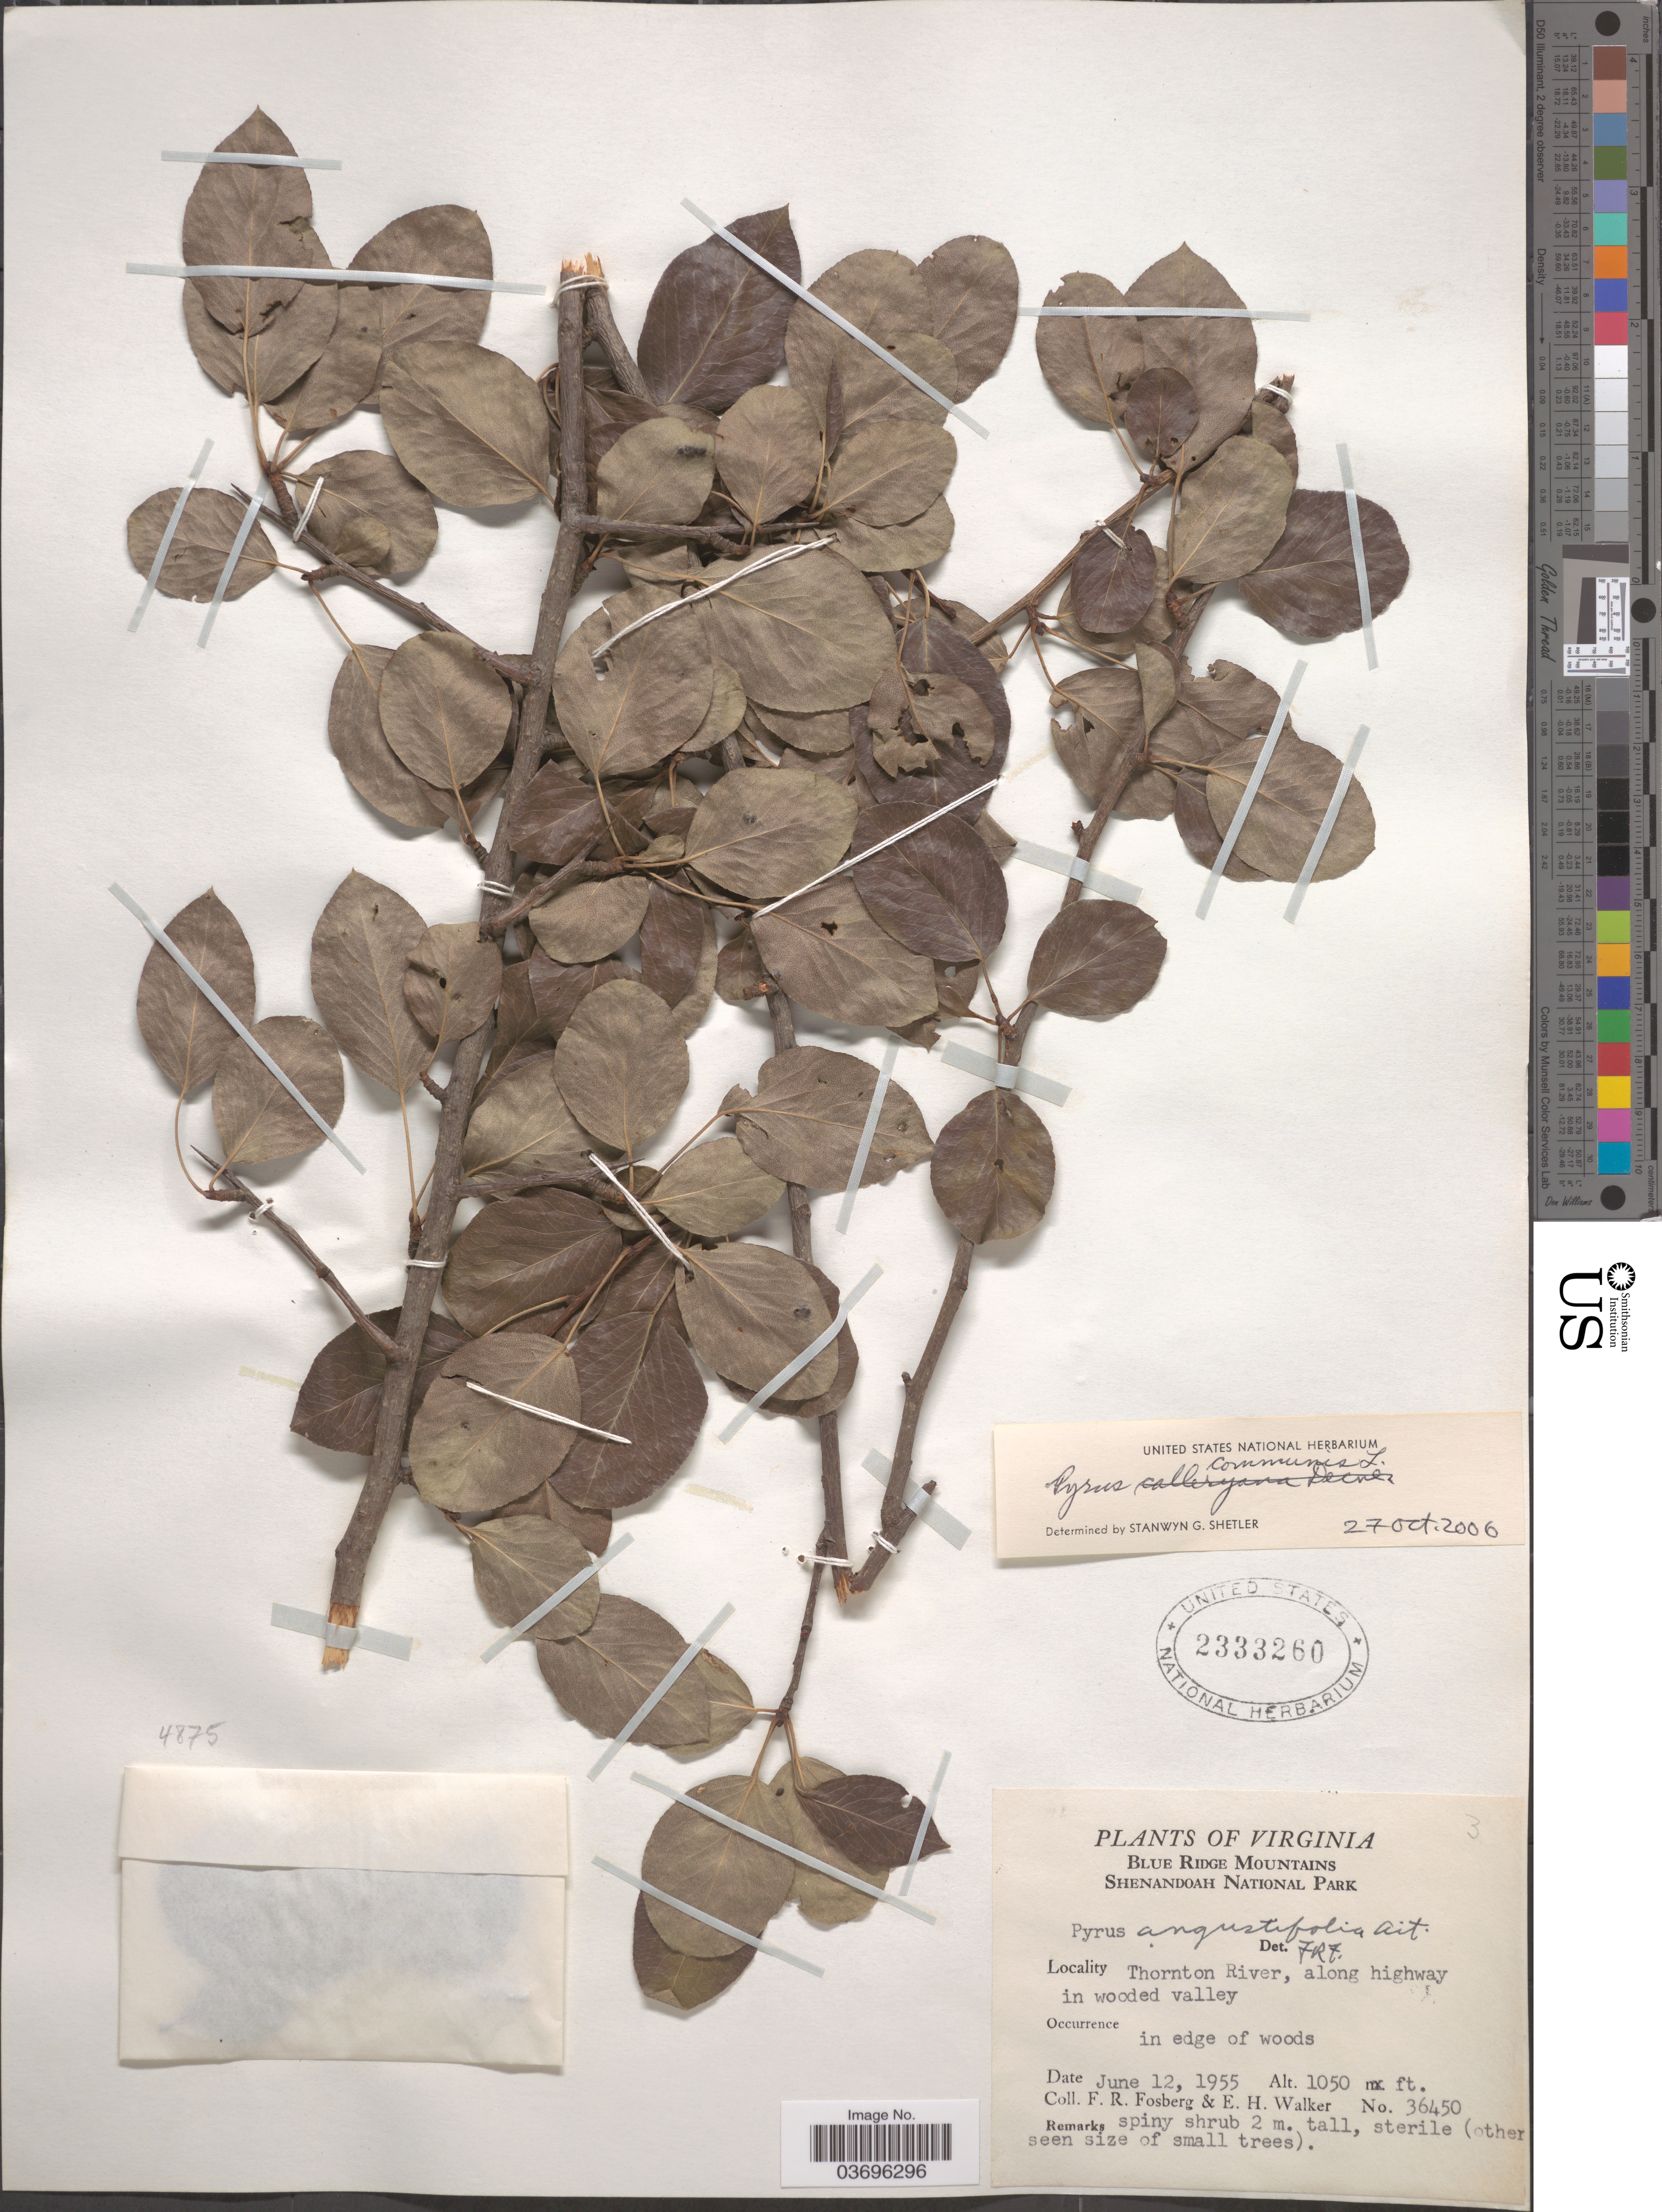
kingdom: Plantae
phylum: Tracheophyta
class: Magnoliopsida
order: Rosales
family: Rosaceae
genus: Pyrus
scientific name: Pyrus communis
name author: L.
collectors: F. R. Fosberg & E. H. Walker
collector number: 36450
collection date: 1955-06-12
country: United States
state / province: Virginia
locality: Blue Ridge Mountains. Shenandoah National Park. Thornton River, along highway on wooded valley.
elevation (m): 320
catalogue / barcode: US 2333260